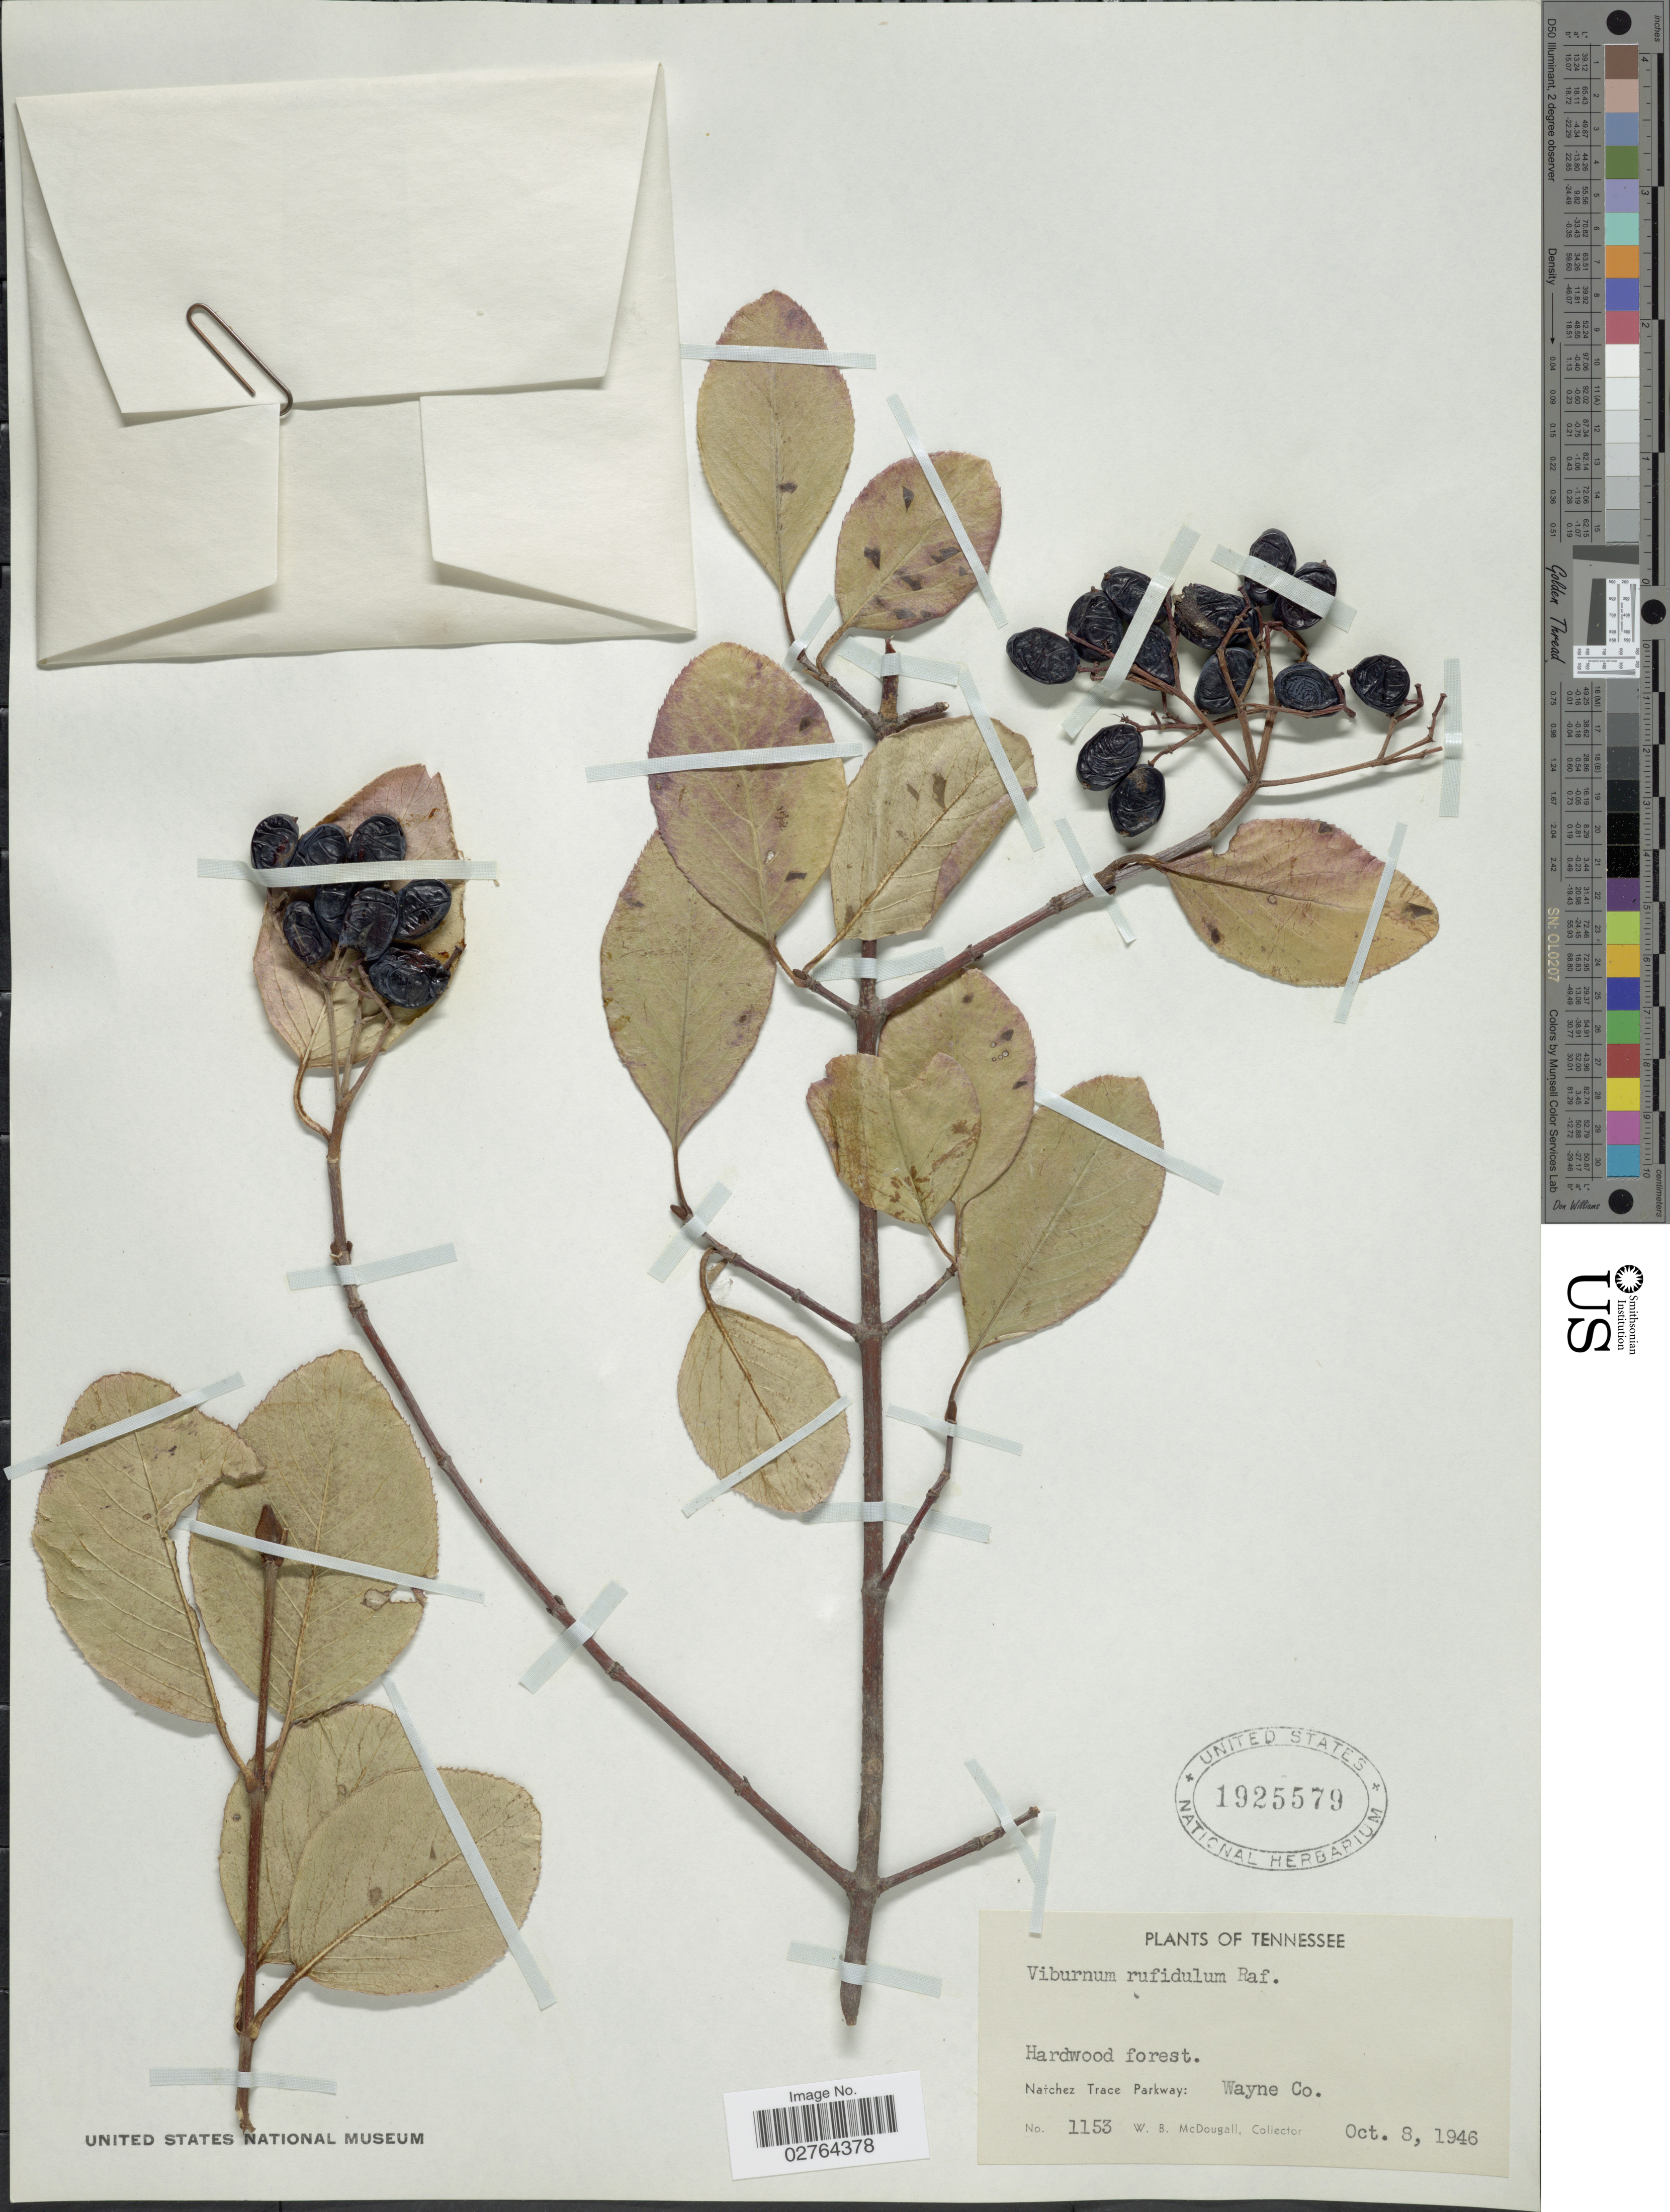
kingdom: Plantae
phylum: Tracheophyta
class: Magnoliopsida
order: Dipsacales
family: Viburnaceae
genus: Viburnum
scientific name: Viburnum rufidulum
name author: Raf.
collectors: W. B. McDougall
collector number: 1153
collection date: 1946-10-08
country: United States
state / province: Tennessee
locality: Natchez Trace Parkway: Wayne Co.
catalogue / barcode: US 1925579